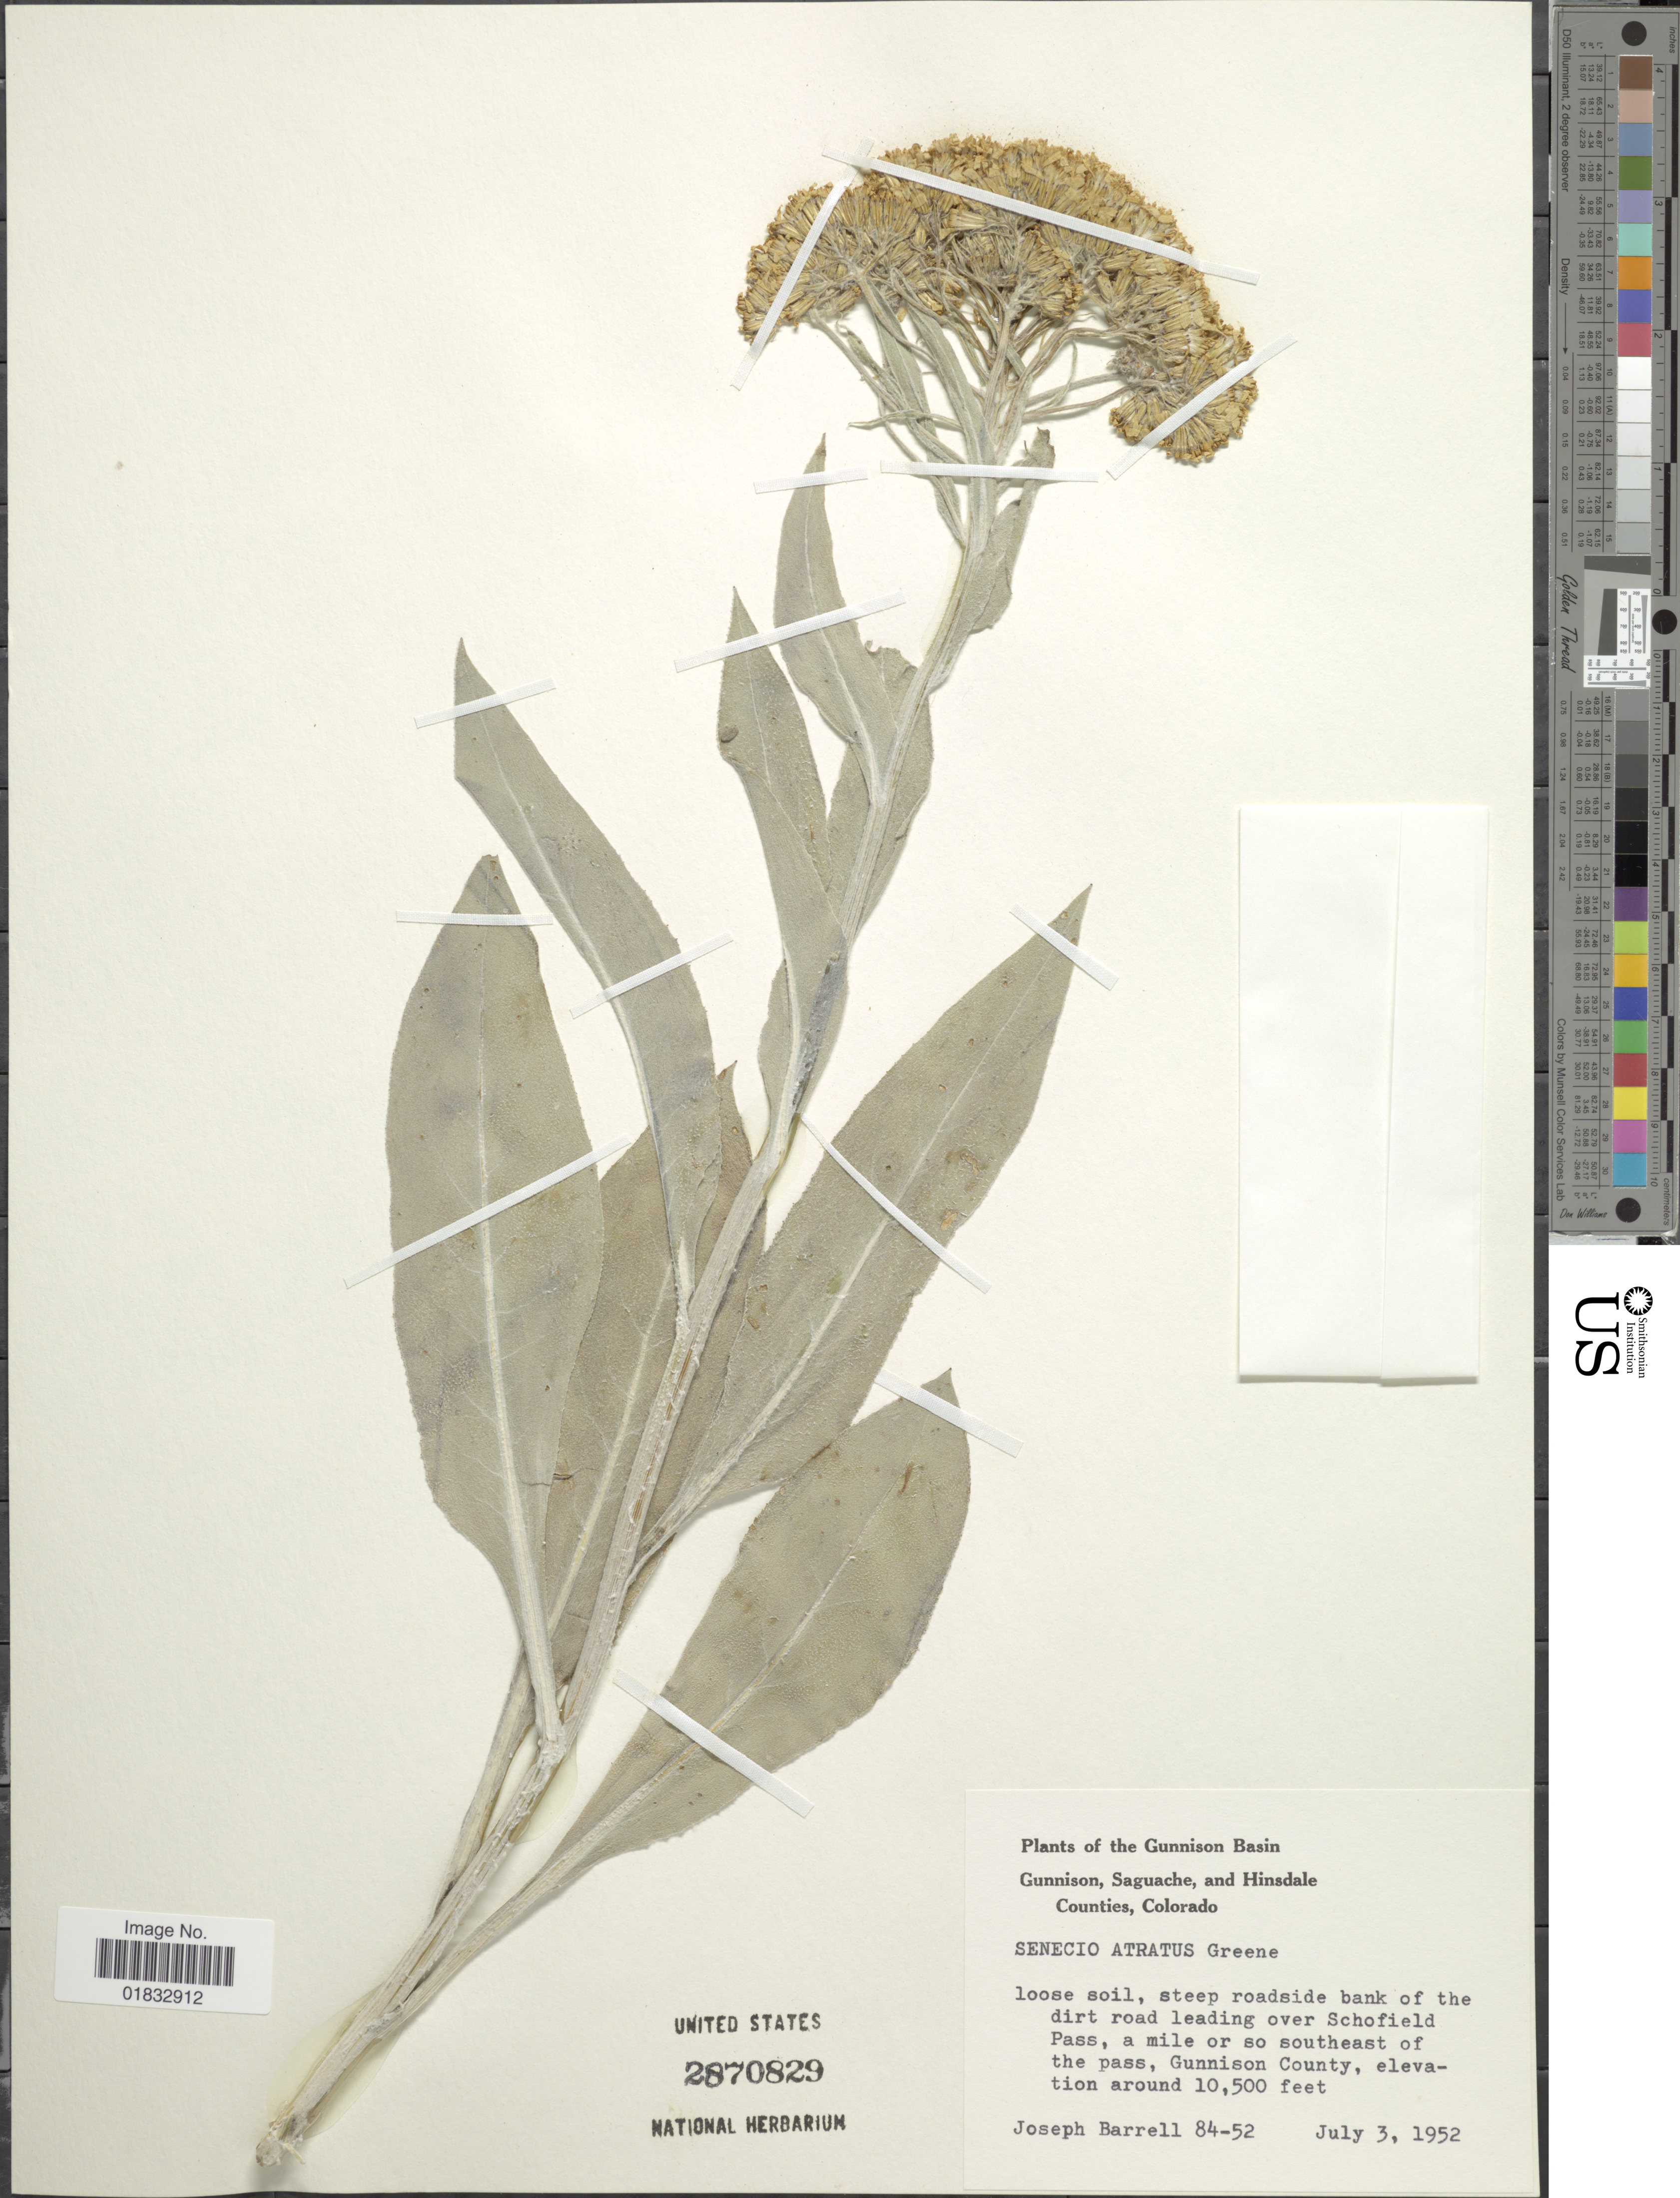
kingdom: Plantae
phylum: Tracheophyta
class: Magnoliopsida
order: Asterales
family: Asteraceae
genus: Senecio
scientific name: Senecio atratus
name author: Greene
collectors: J. Barrell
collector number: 84-52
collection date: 1952-07-03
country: United States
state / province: Colorado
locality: The Gunnison Basin Gunnison, Saguache, and Hinsdale Counties, loose soil, steep roadside bank of the dirt road leading over Schofield Pass, a mile or so southeast of the pass, Gunnison County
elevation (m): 3200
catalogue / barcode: US 2870829